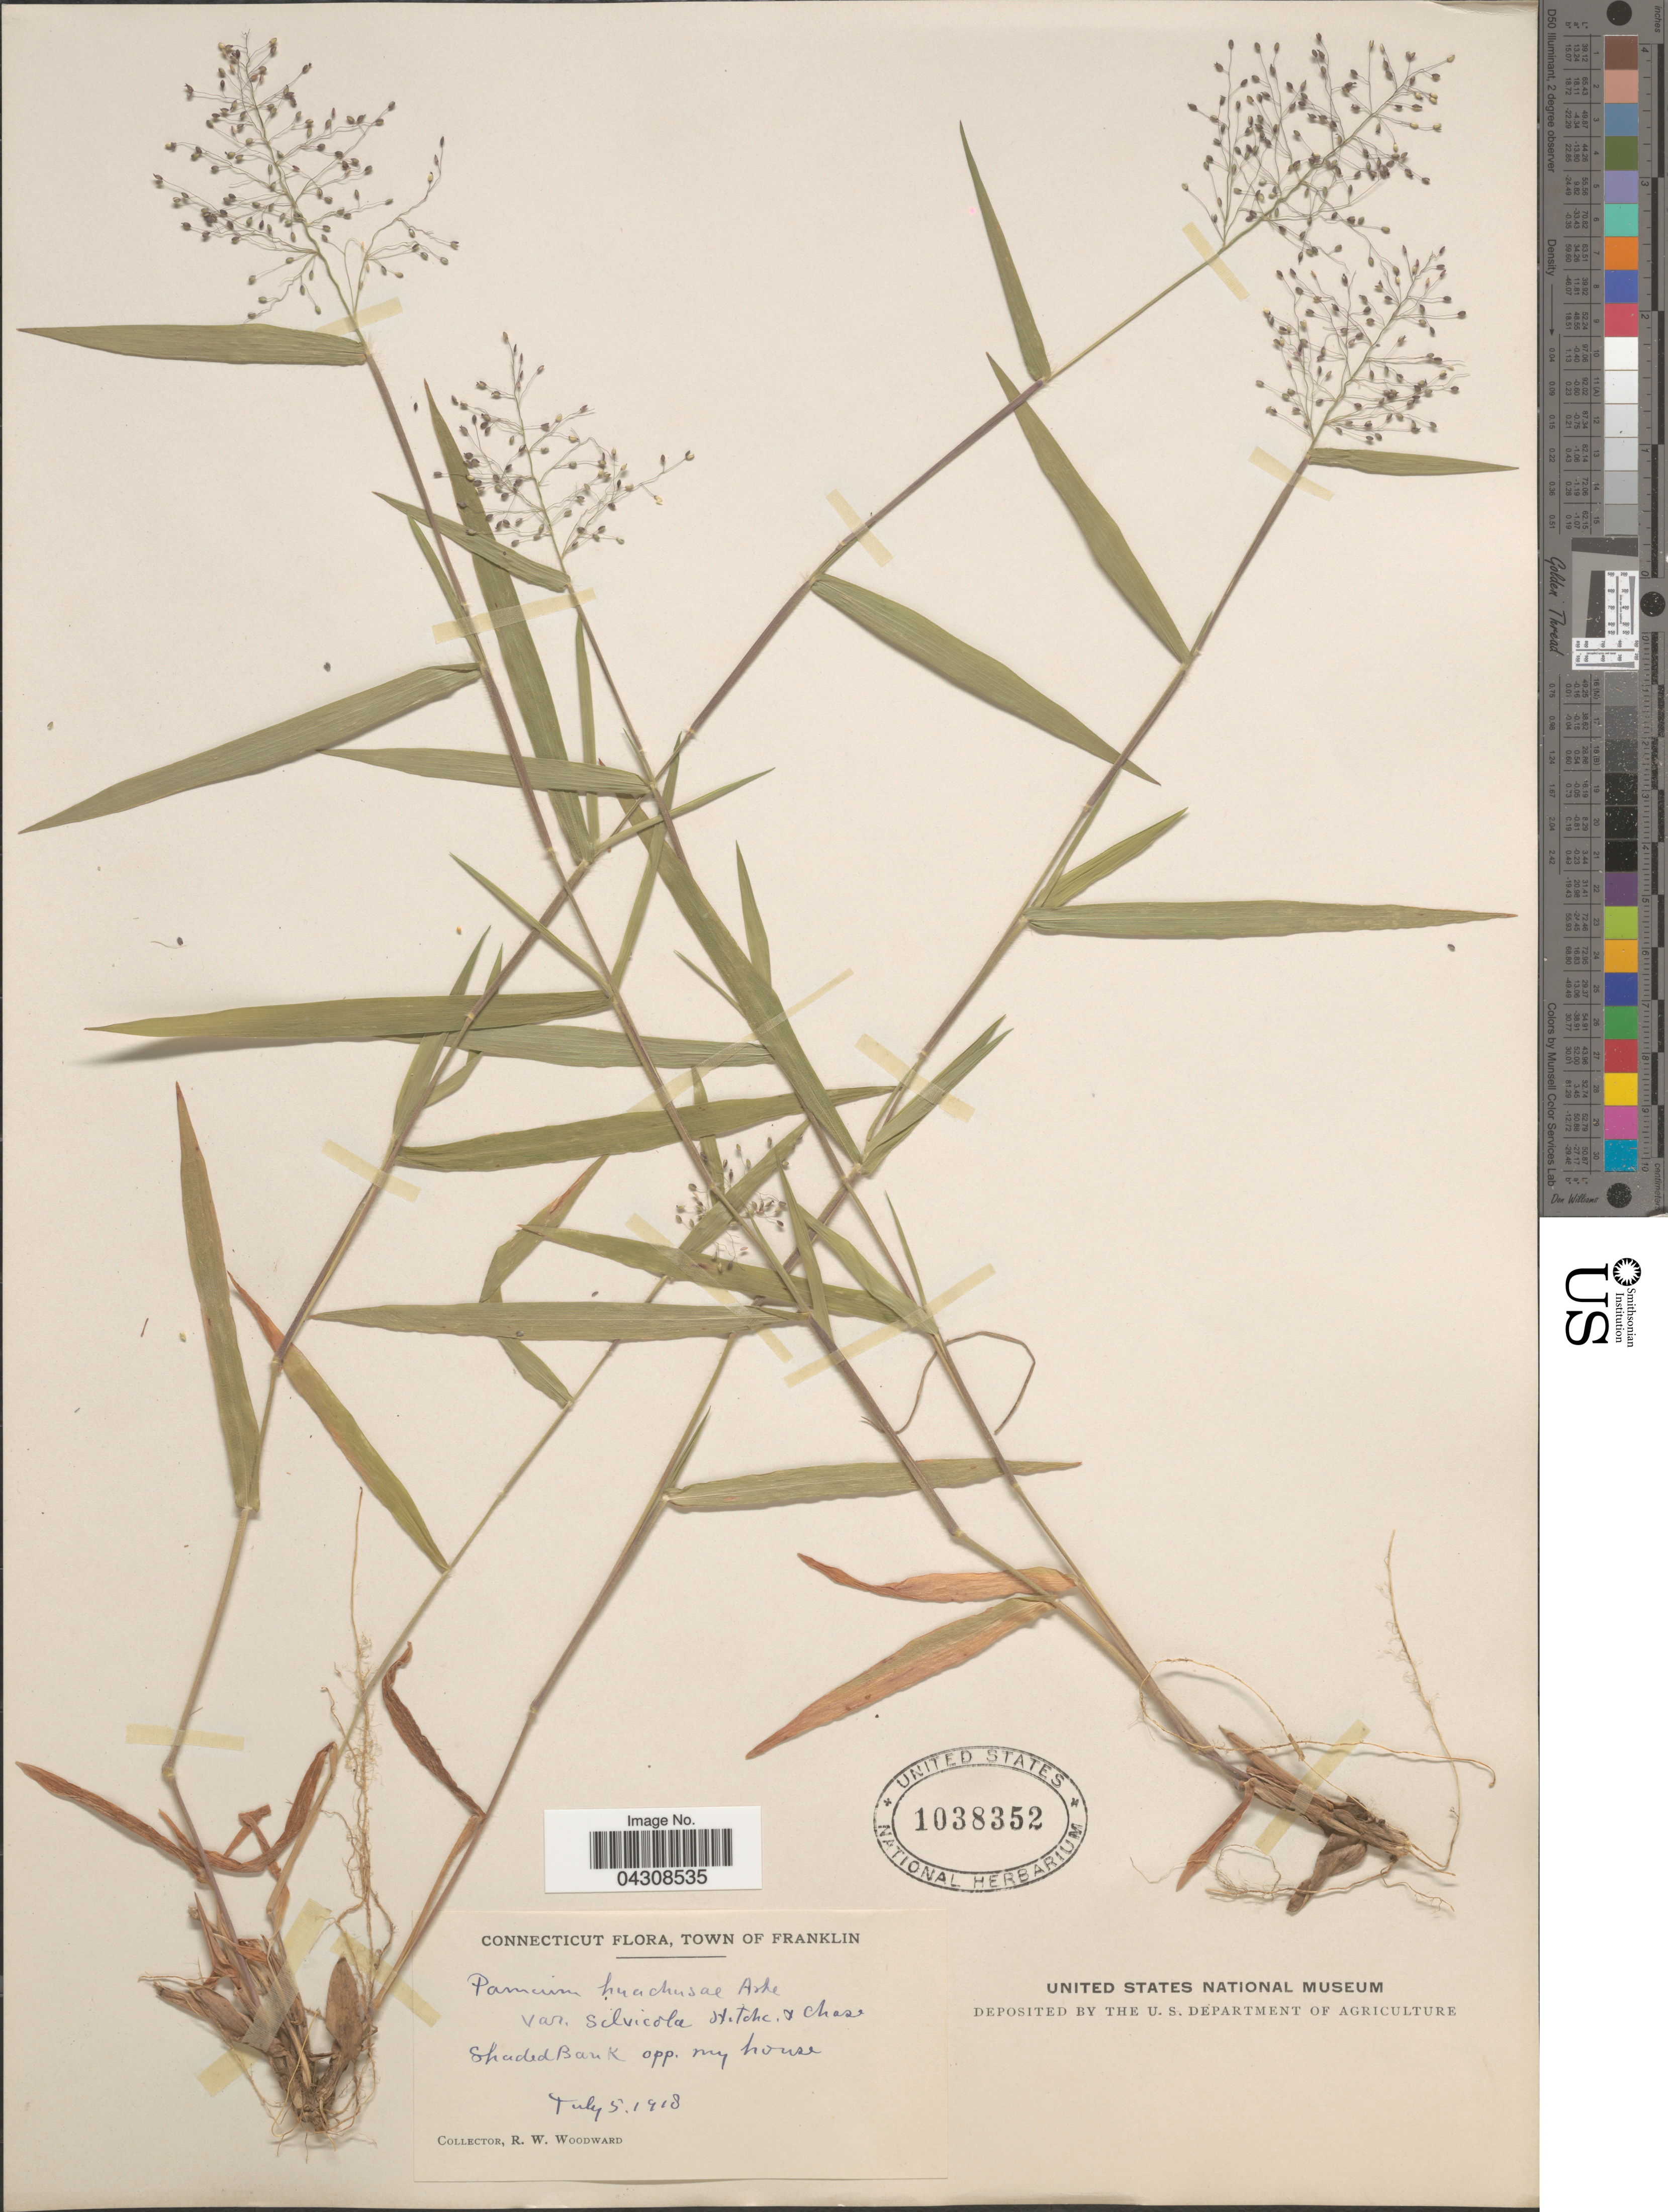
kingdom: Plantae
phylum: Tracheophyta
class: Liliopsida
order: Poales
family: Poaceae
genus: Dichanthelium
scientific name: Dichanthelium acuminatum var. acuminatum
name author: (Sw.) Gould & C.A. Clark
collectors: R. Woodward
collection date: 1918-07-05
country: United States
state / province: Connecticut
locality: Town of Franklin. Shaded Bank opp. my house.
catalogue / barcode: US 1038352